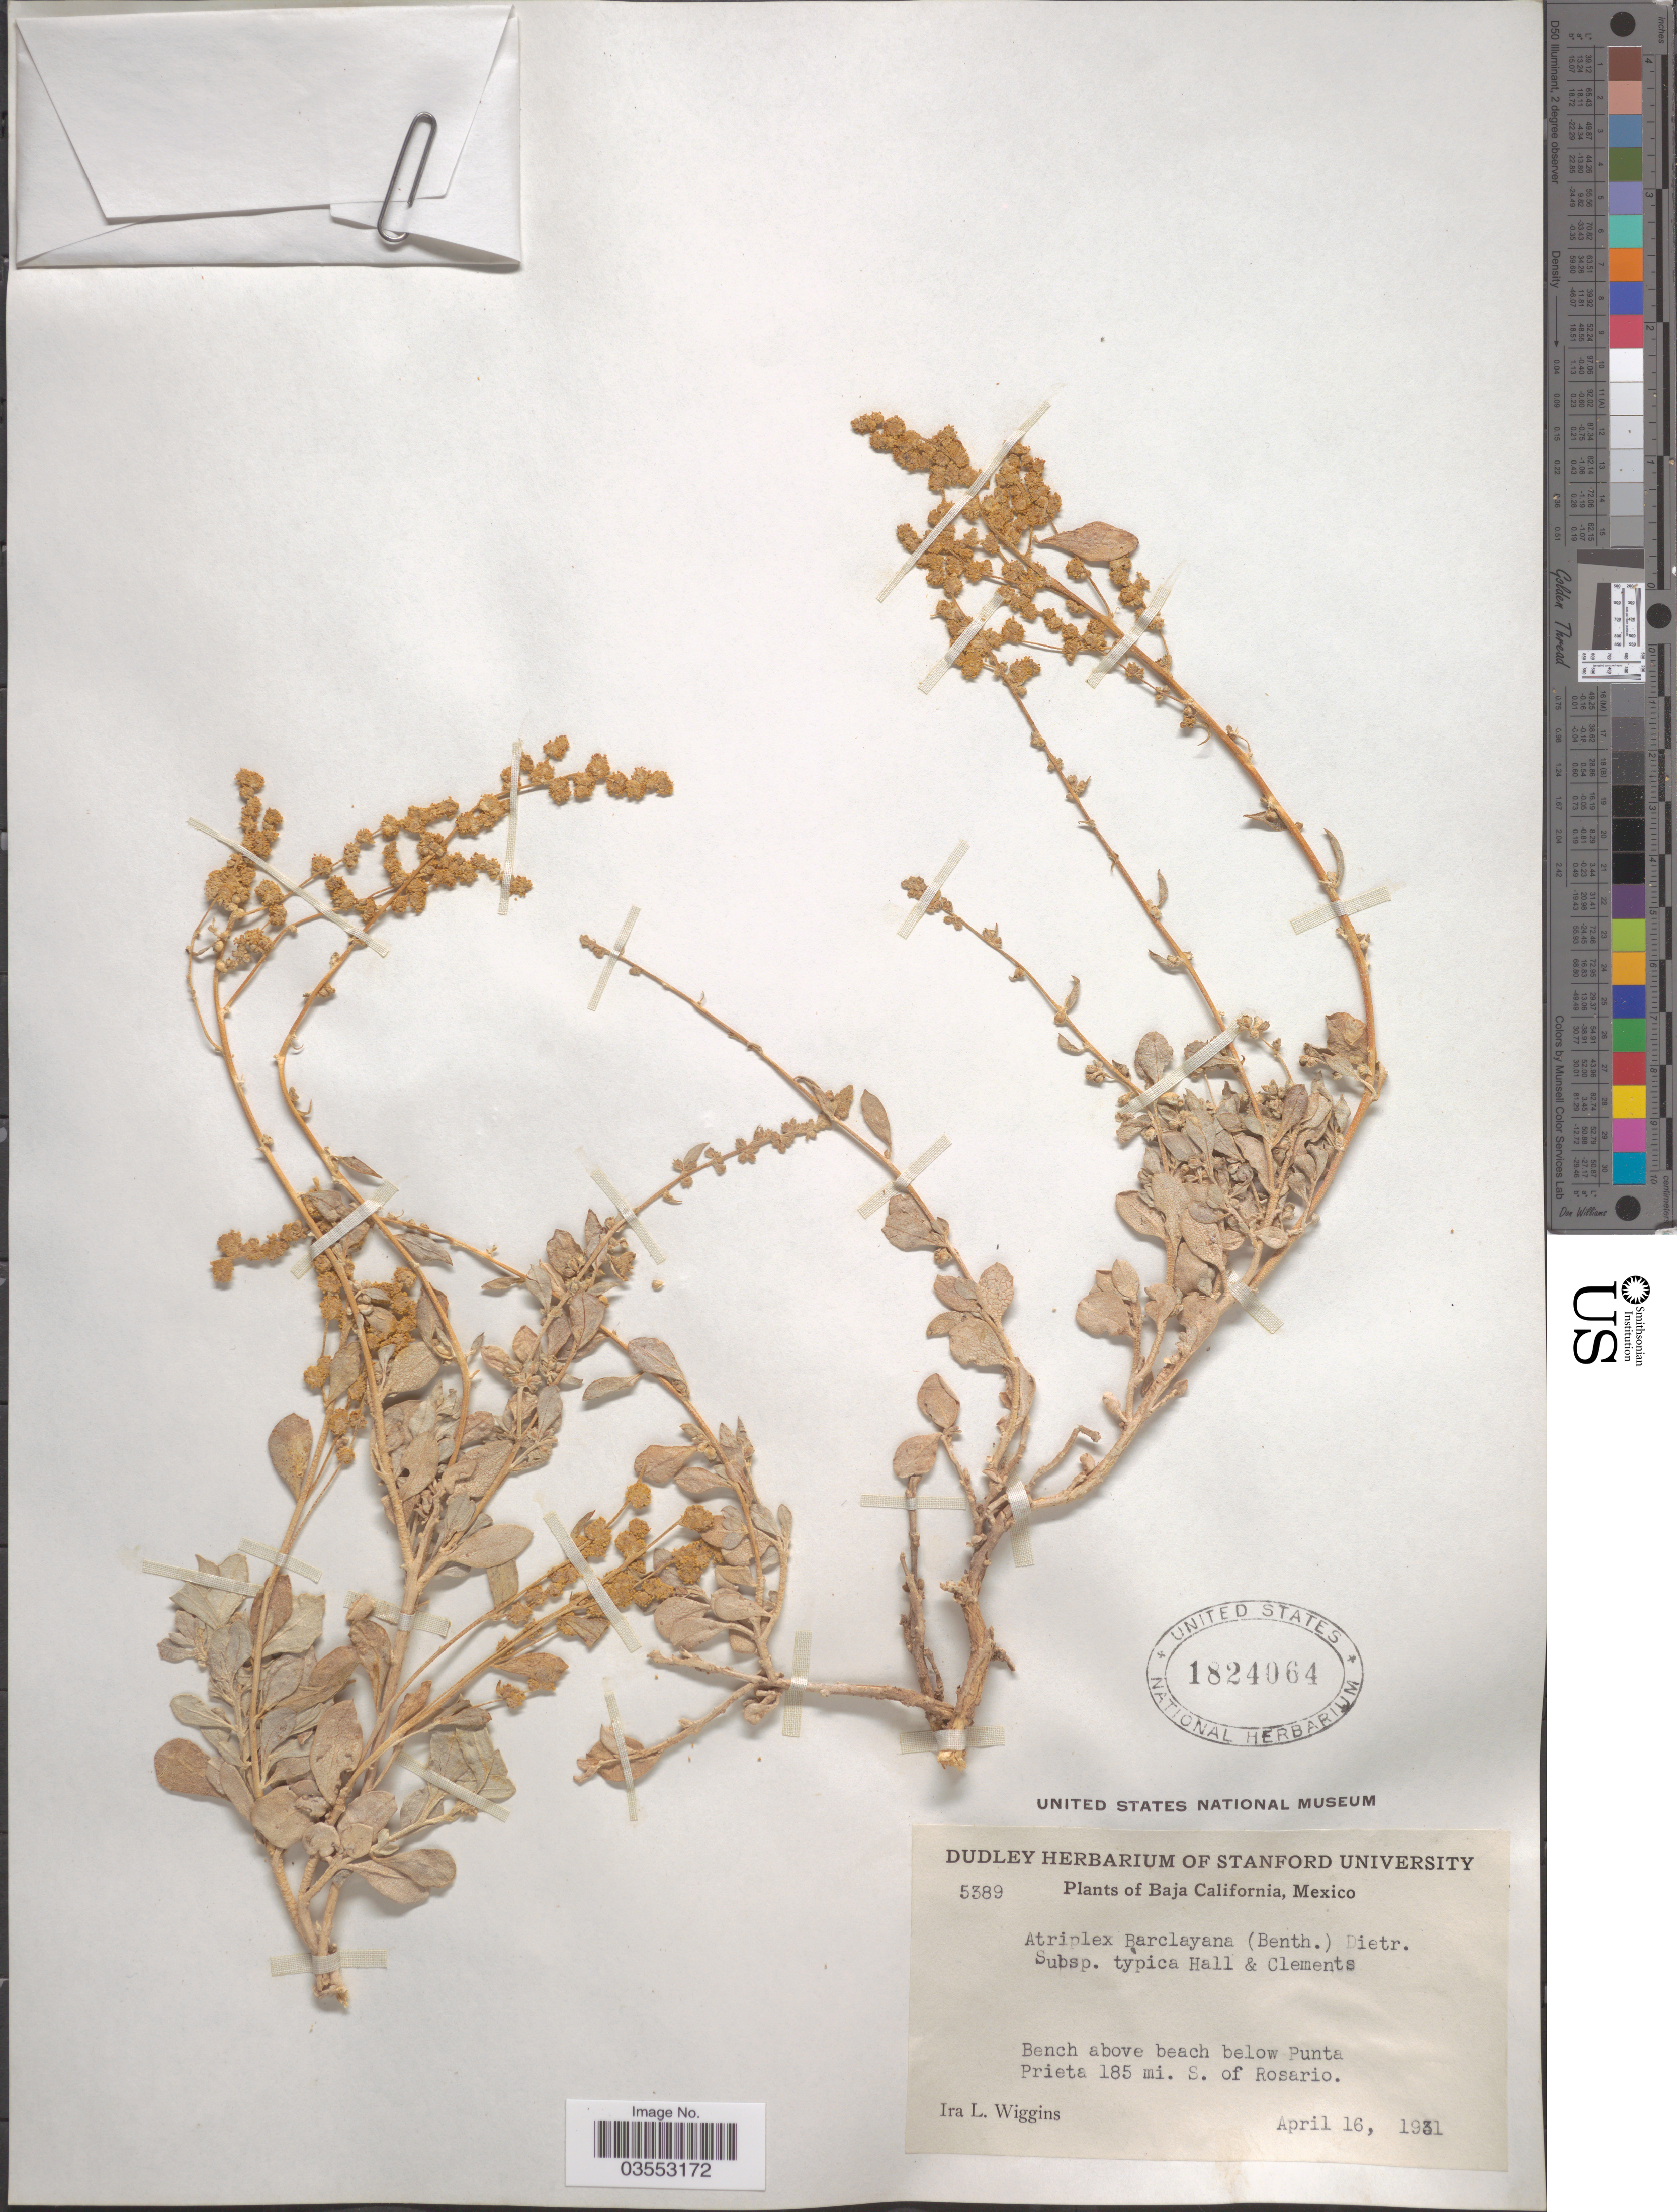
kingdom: Plantae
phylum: Tracheophyta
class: Magnoliopsida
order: Caryophyllales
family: Amaranthaceae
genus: Atriplex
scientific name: Atriplex barclayana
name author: (Benth.) D. Dietr.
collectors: I. L. Wiggins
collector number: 5389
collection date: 1931-04-16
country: Mexico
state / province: Baja California Norte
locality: Bench above beach below Punta Prieta 185 mi. S. of Rosario.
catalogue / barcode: US 1824064